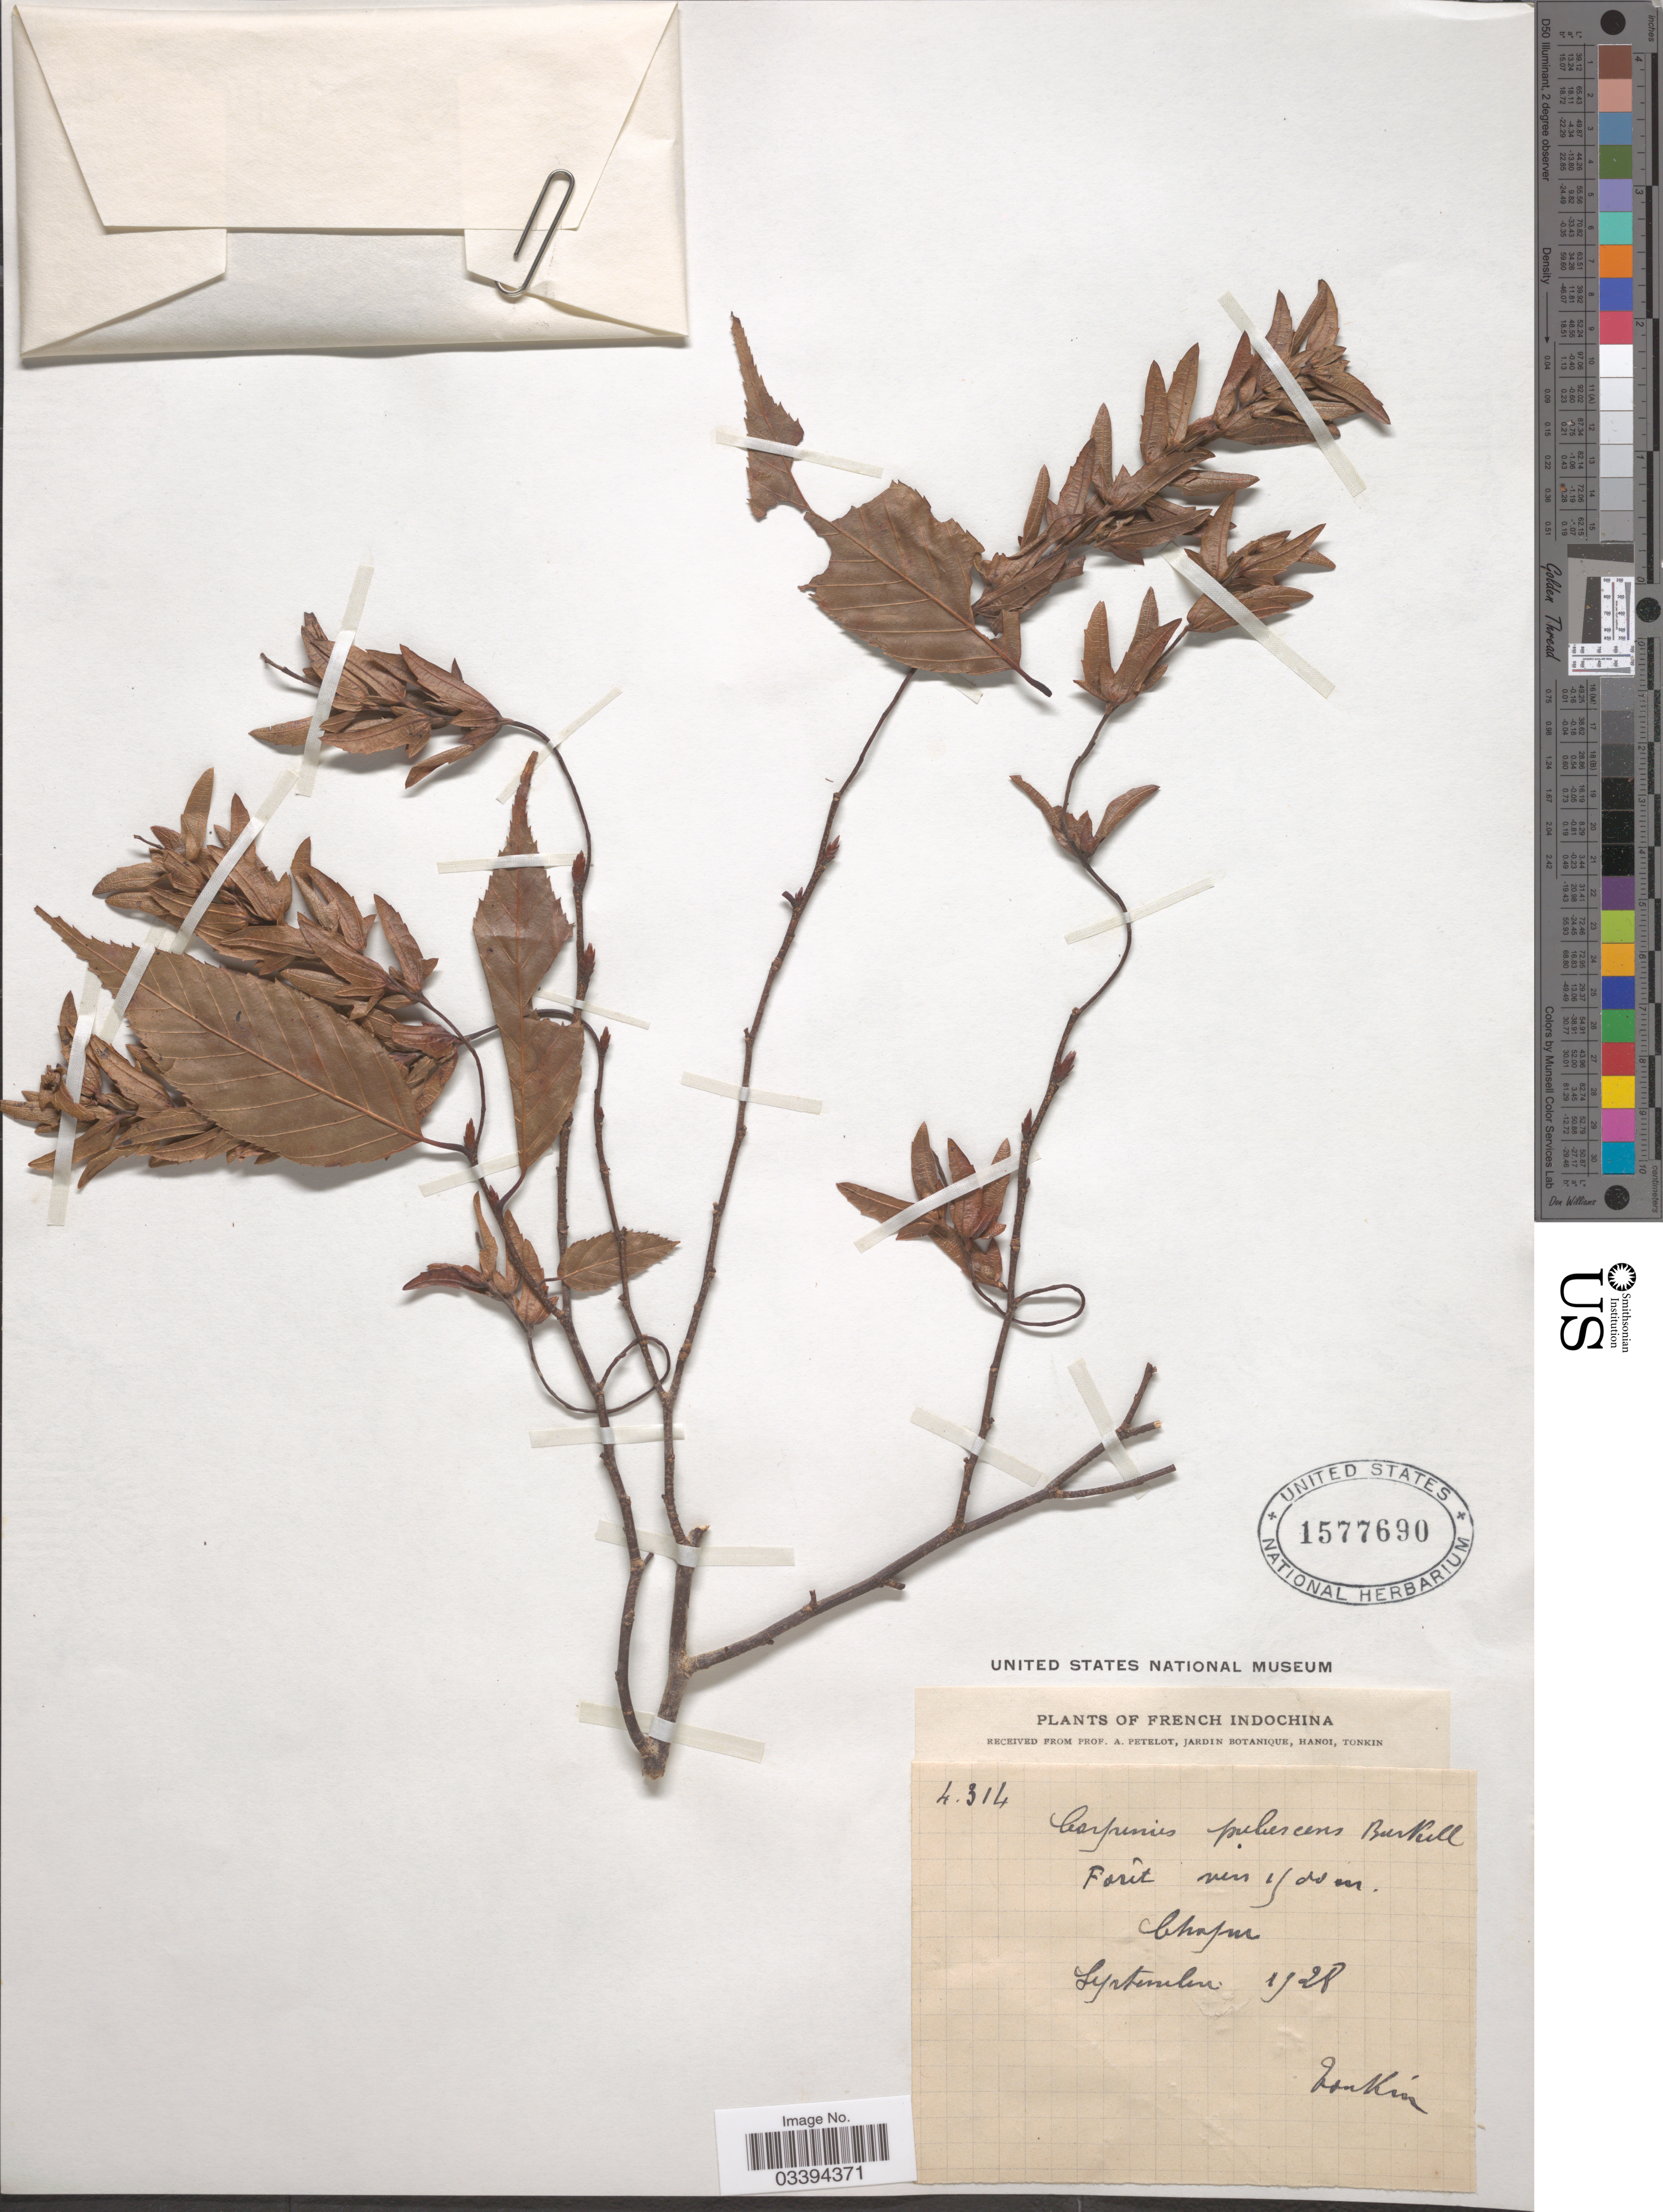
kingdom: Plantae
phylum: Tracheophyta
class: Magnoliopsida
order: Fagales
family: Betulaceae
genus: Carpinus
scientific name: Carpinus pubescens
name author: Burkill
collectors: P. A. Pételot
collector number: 4314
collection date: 1928-09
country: Vietnam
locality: French Indochina. Chapu.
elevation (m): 1500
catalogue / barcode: US 1577690